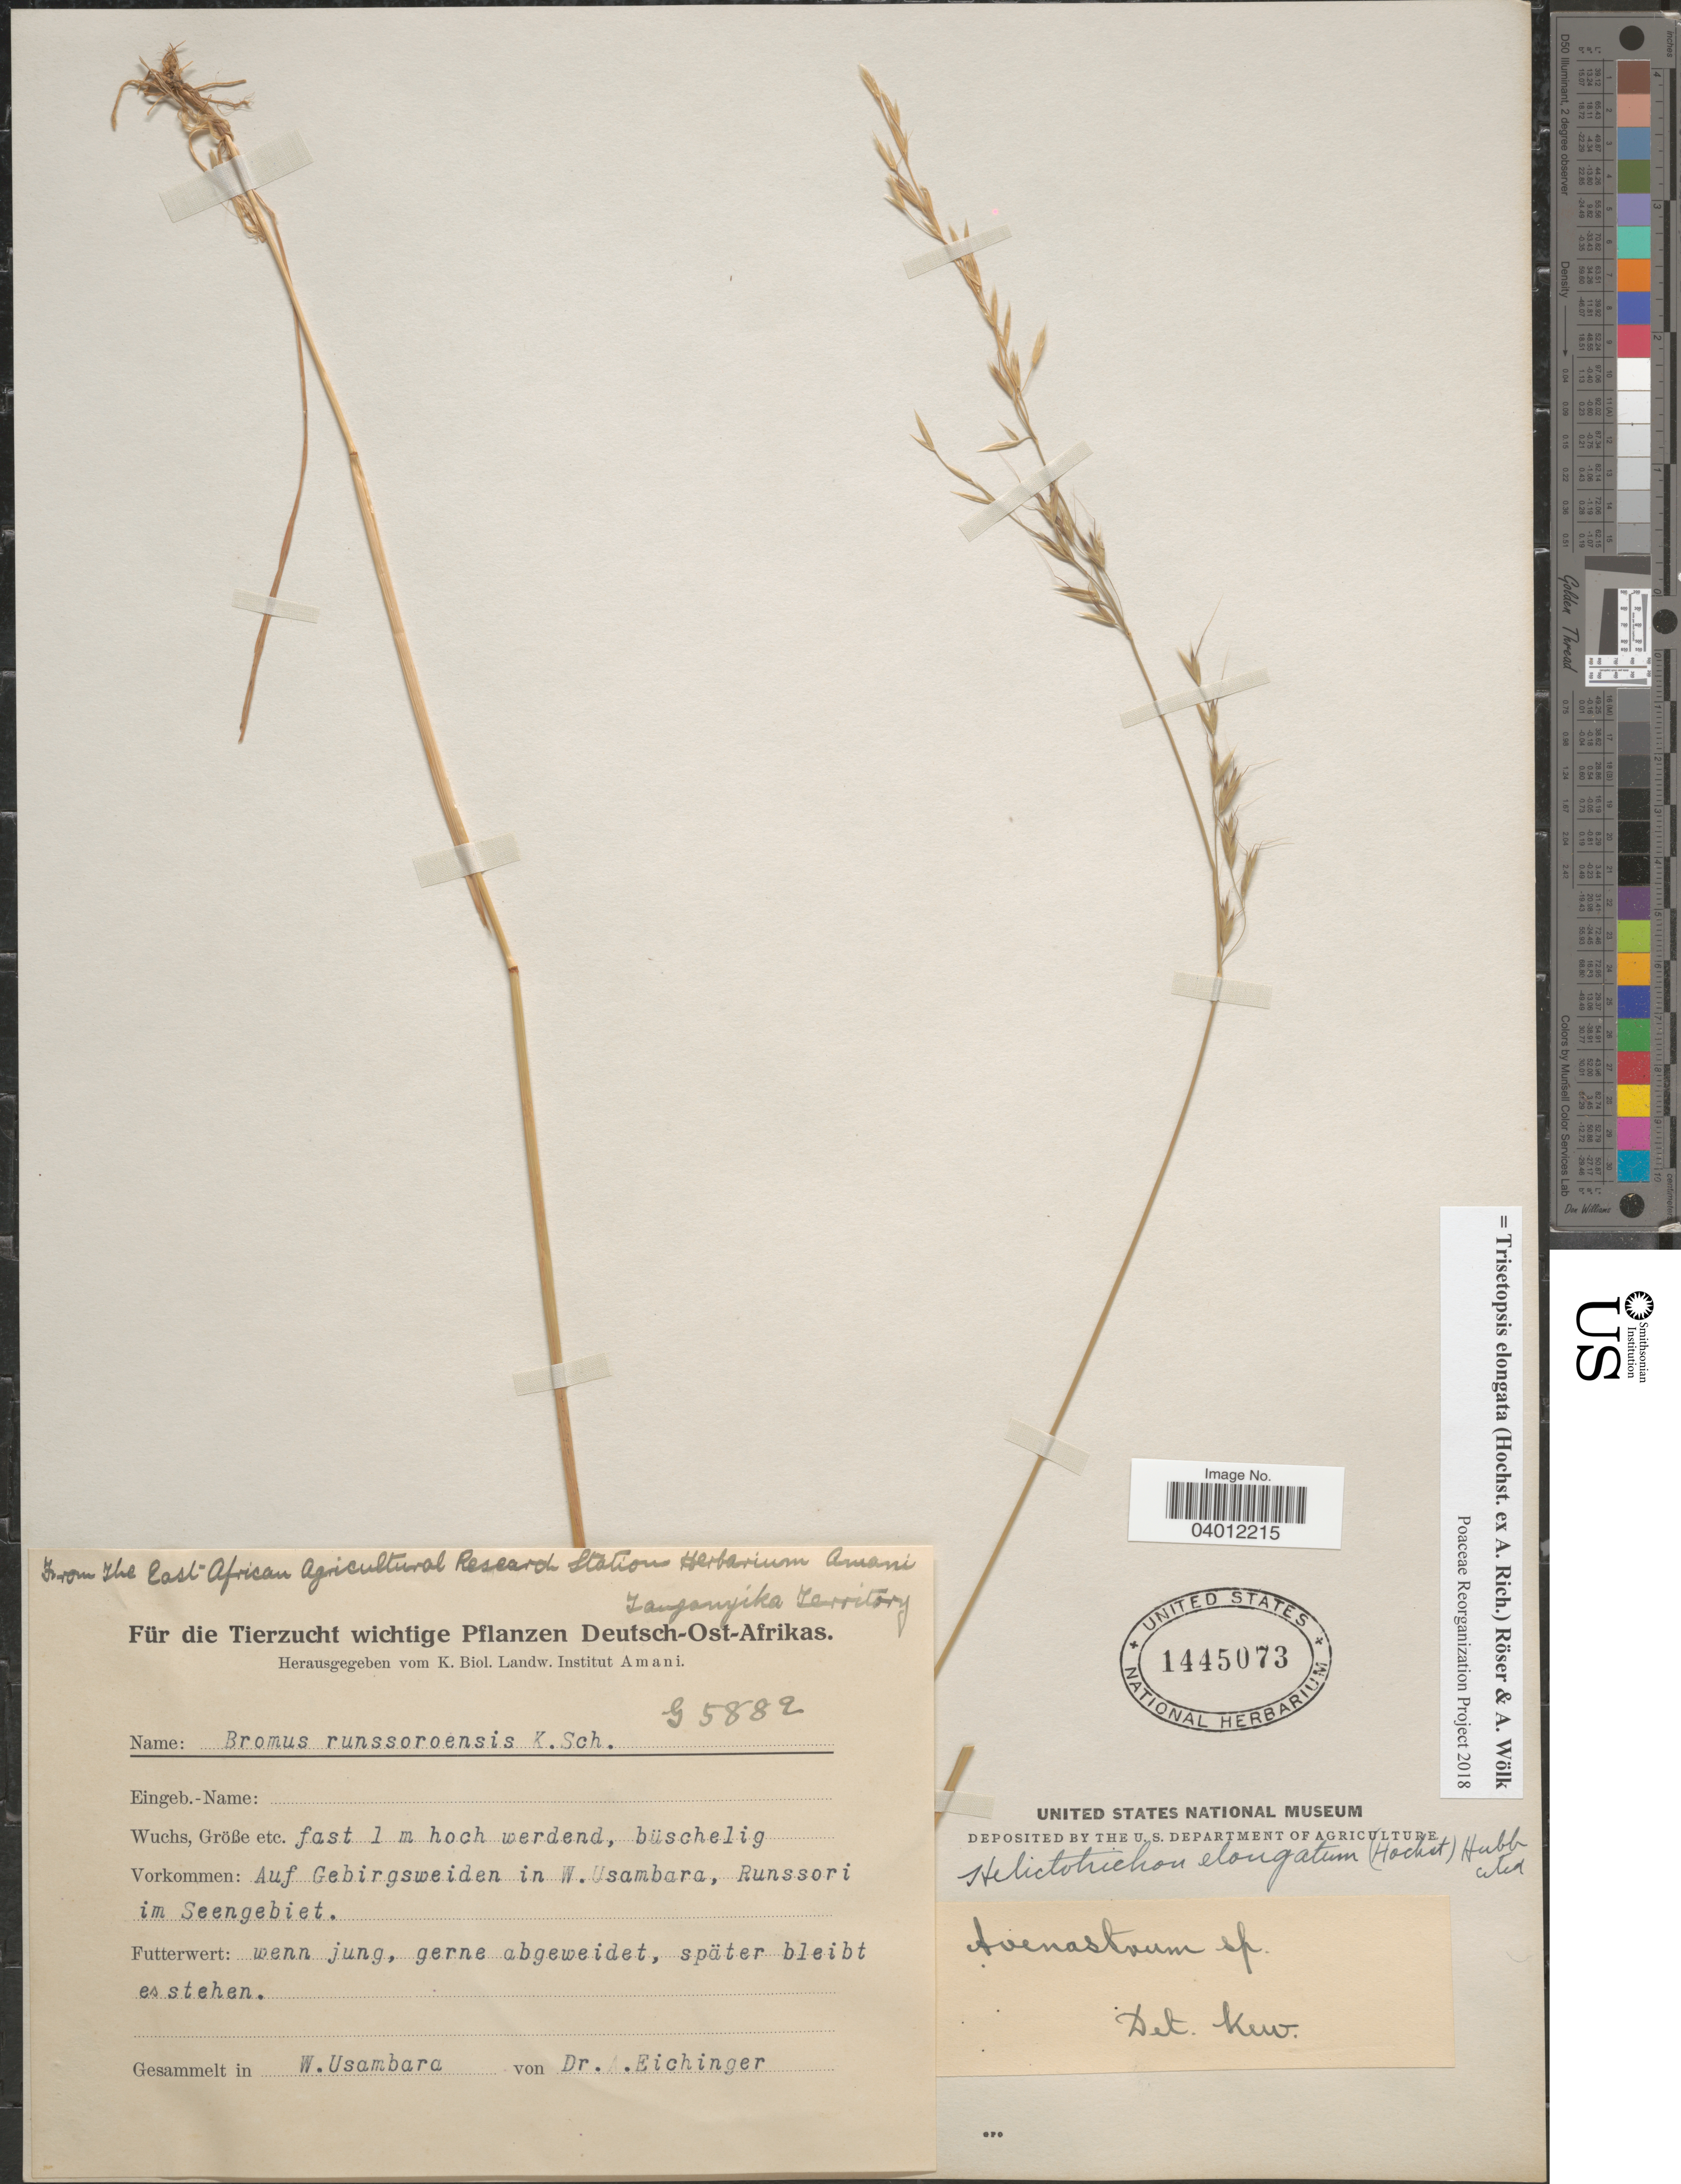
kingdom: Plantae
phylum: Tracheophyta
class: Liliopsida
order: Poales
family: Poaceae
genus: Trisetopsis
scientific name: Trisetopsis elongata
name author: (Hochst. ex A. Rich.) Röser & Wölk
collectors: A. Eichinger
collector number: G5889*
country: Tanzania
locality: Auf Gebirgsweiden in W. Usambara, Runssori im Seengebiet.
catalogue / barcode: US 1445073